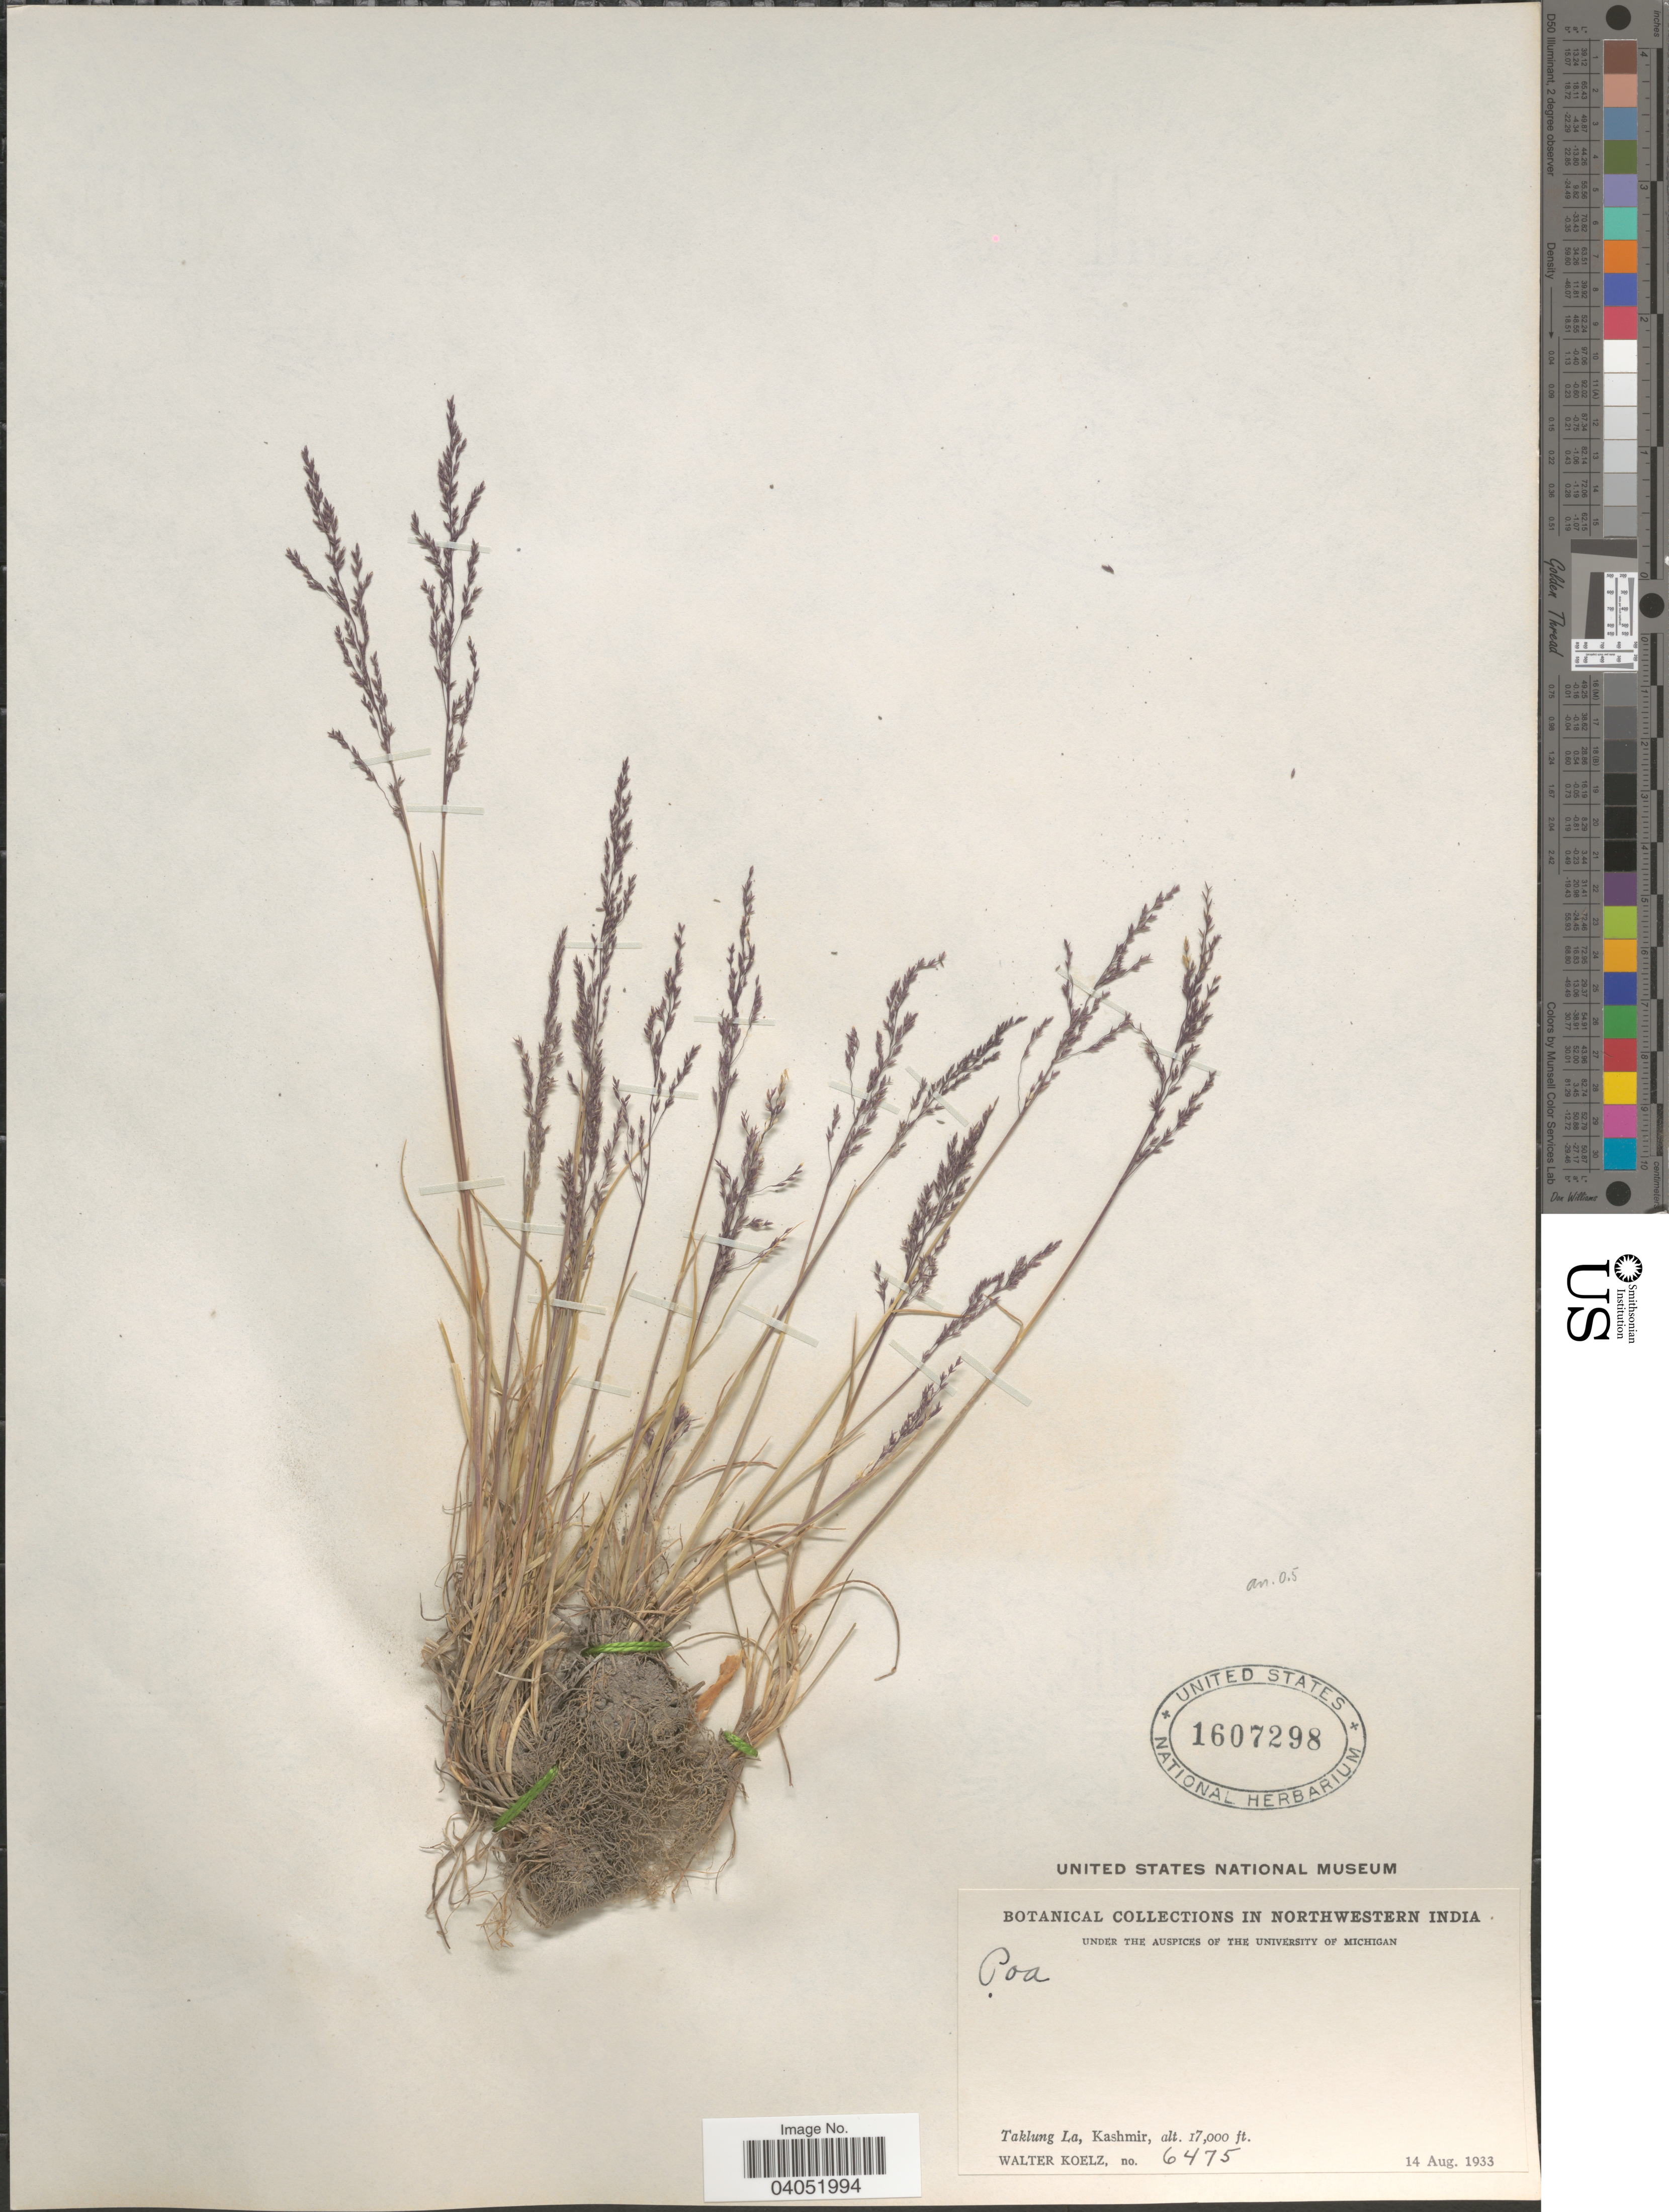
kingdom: Plantae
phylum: Tracheophyta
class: Liliopsida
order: Poales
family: Poaceae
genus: Puccinellia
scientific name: Puccinellia sp.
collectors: W. N. Koelz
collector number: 6475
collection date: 1933-08-14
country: India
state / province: Jammu and Kashmir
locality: In northwestern India. Taklung La, Kashmir.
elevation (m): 5182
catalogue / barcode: US 1607298